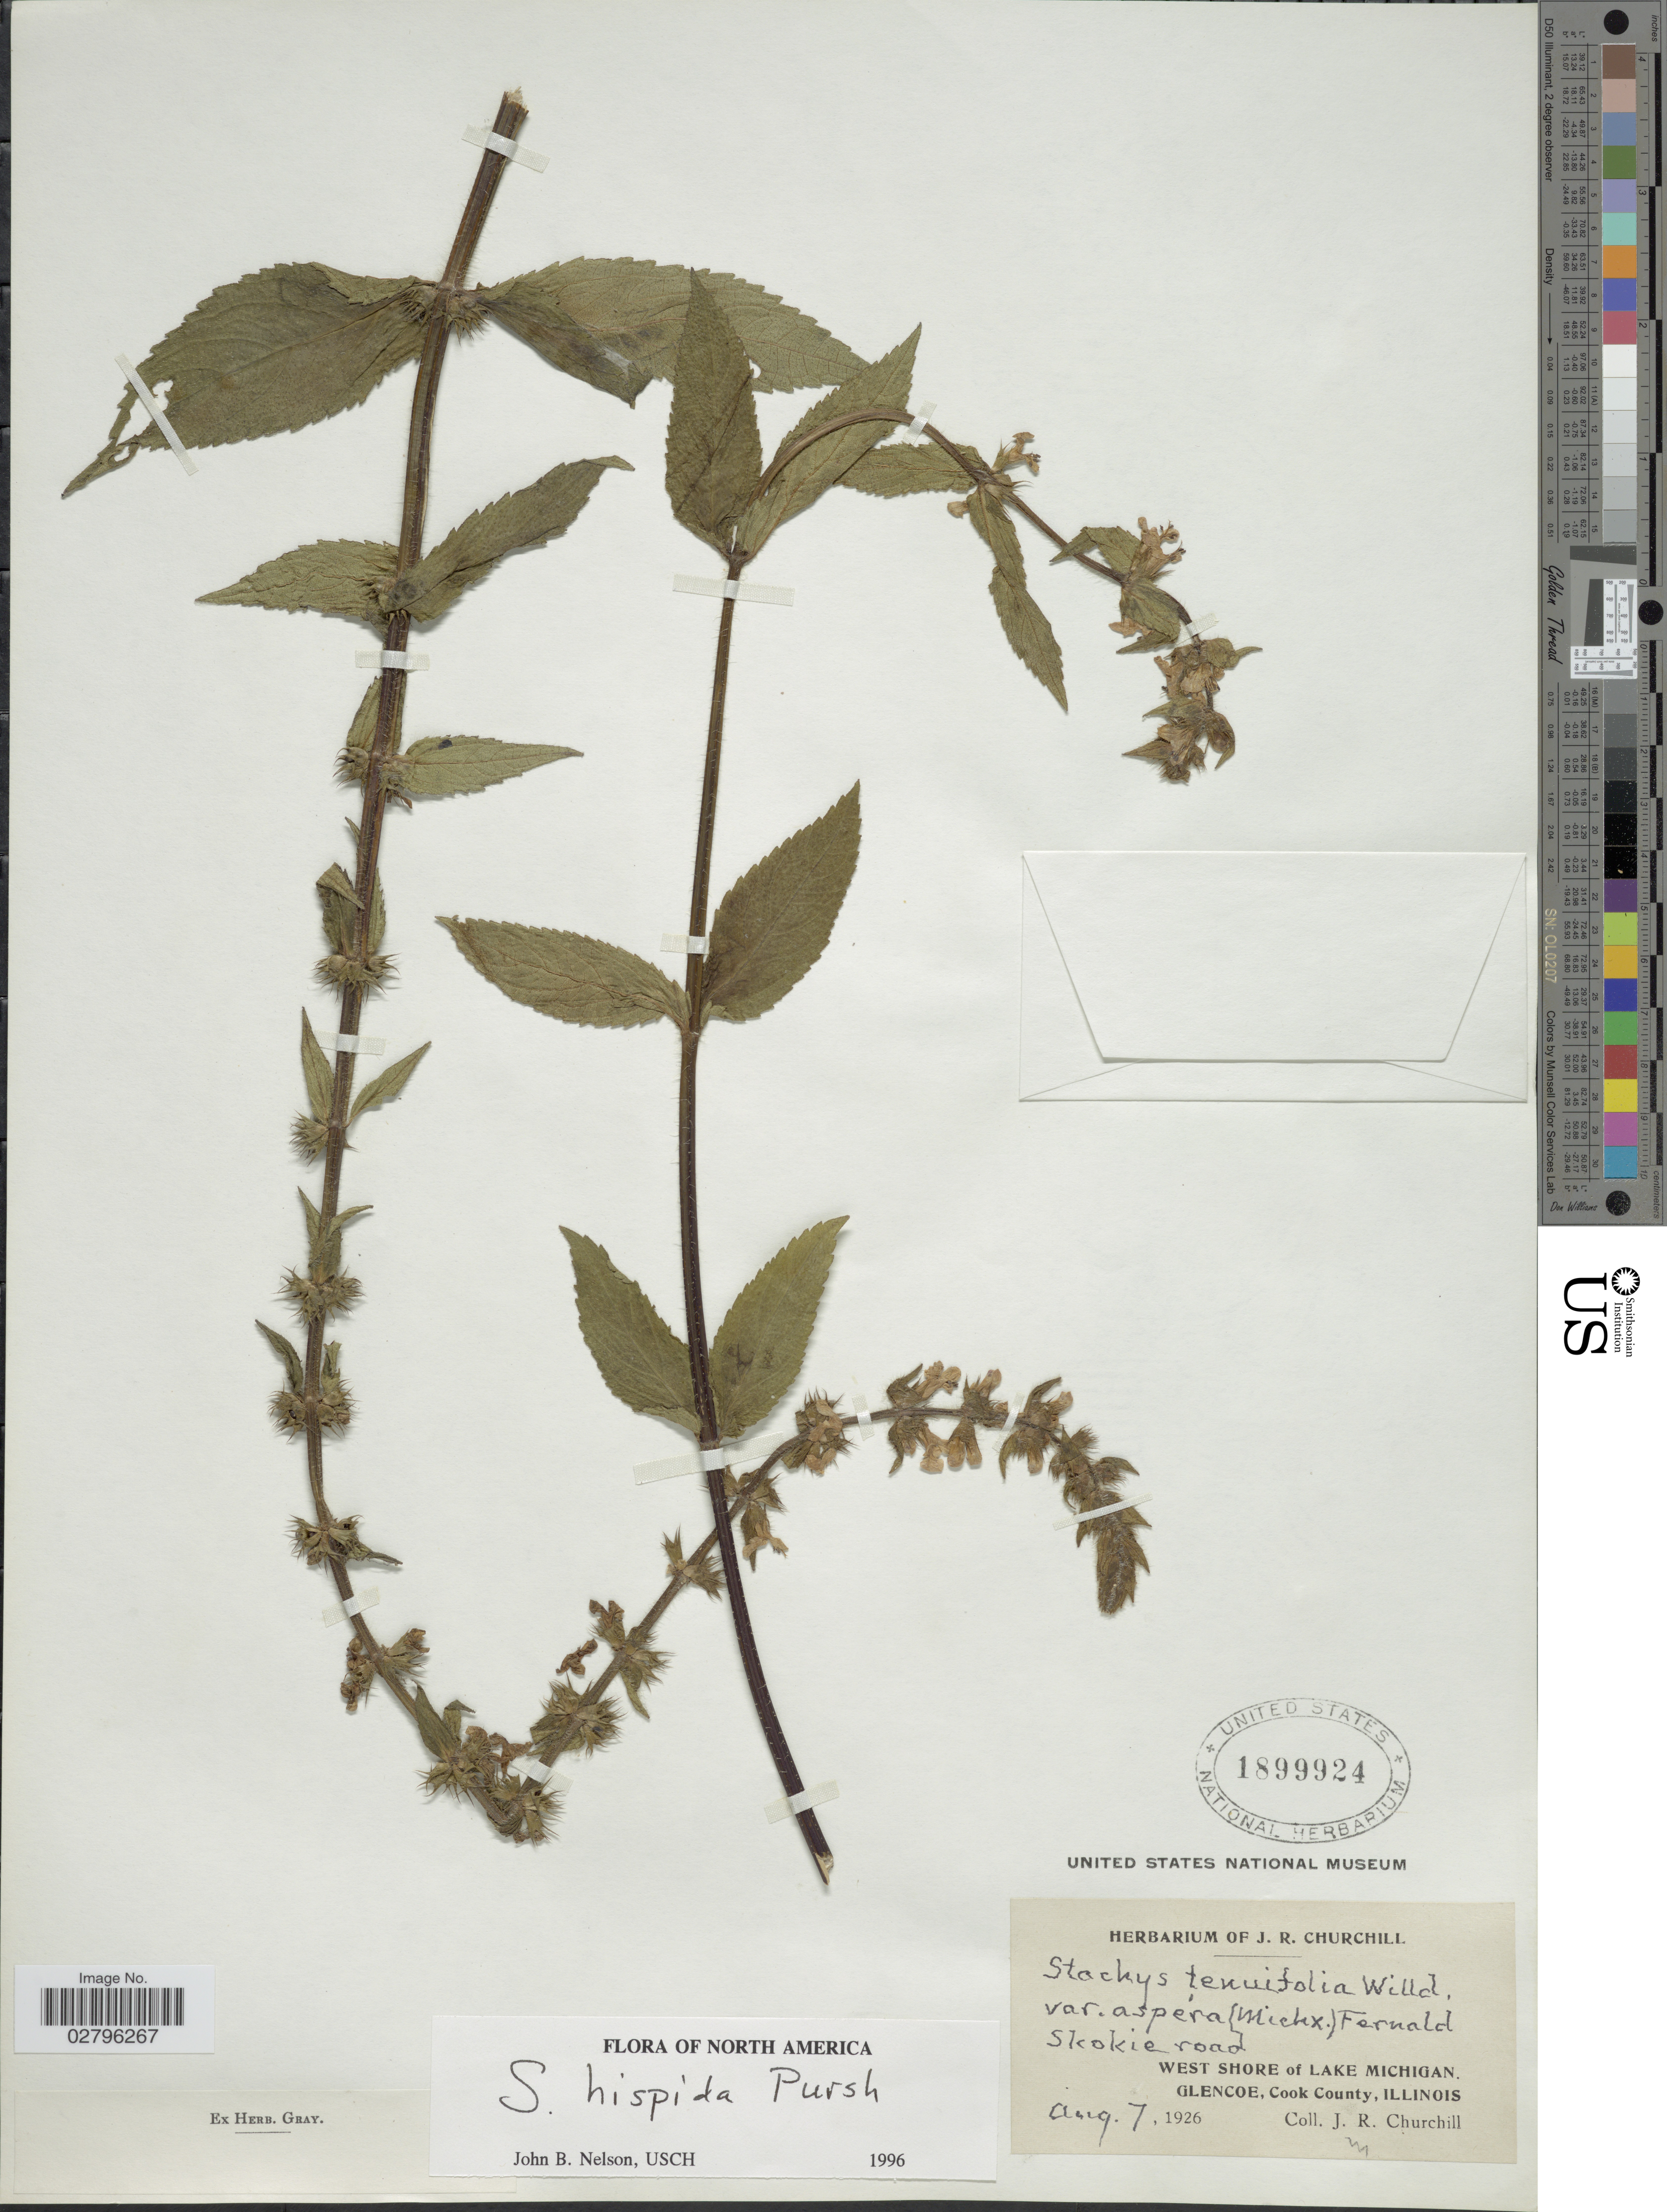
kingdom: Plantae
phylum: Tracheophyta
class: Magnoliopsida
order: Lamiales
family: Lamiaceae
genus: Stachys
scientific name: Stachys hispida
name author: Pursh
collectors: J. Churchill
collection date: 1926-08-07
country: United States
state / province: Illinois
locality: Skokie road. West Shore of Lake Michigan. Glencoe, Cook County, Illinois.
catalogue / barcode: US 1899924